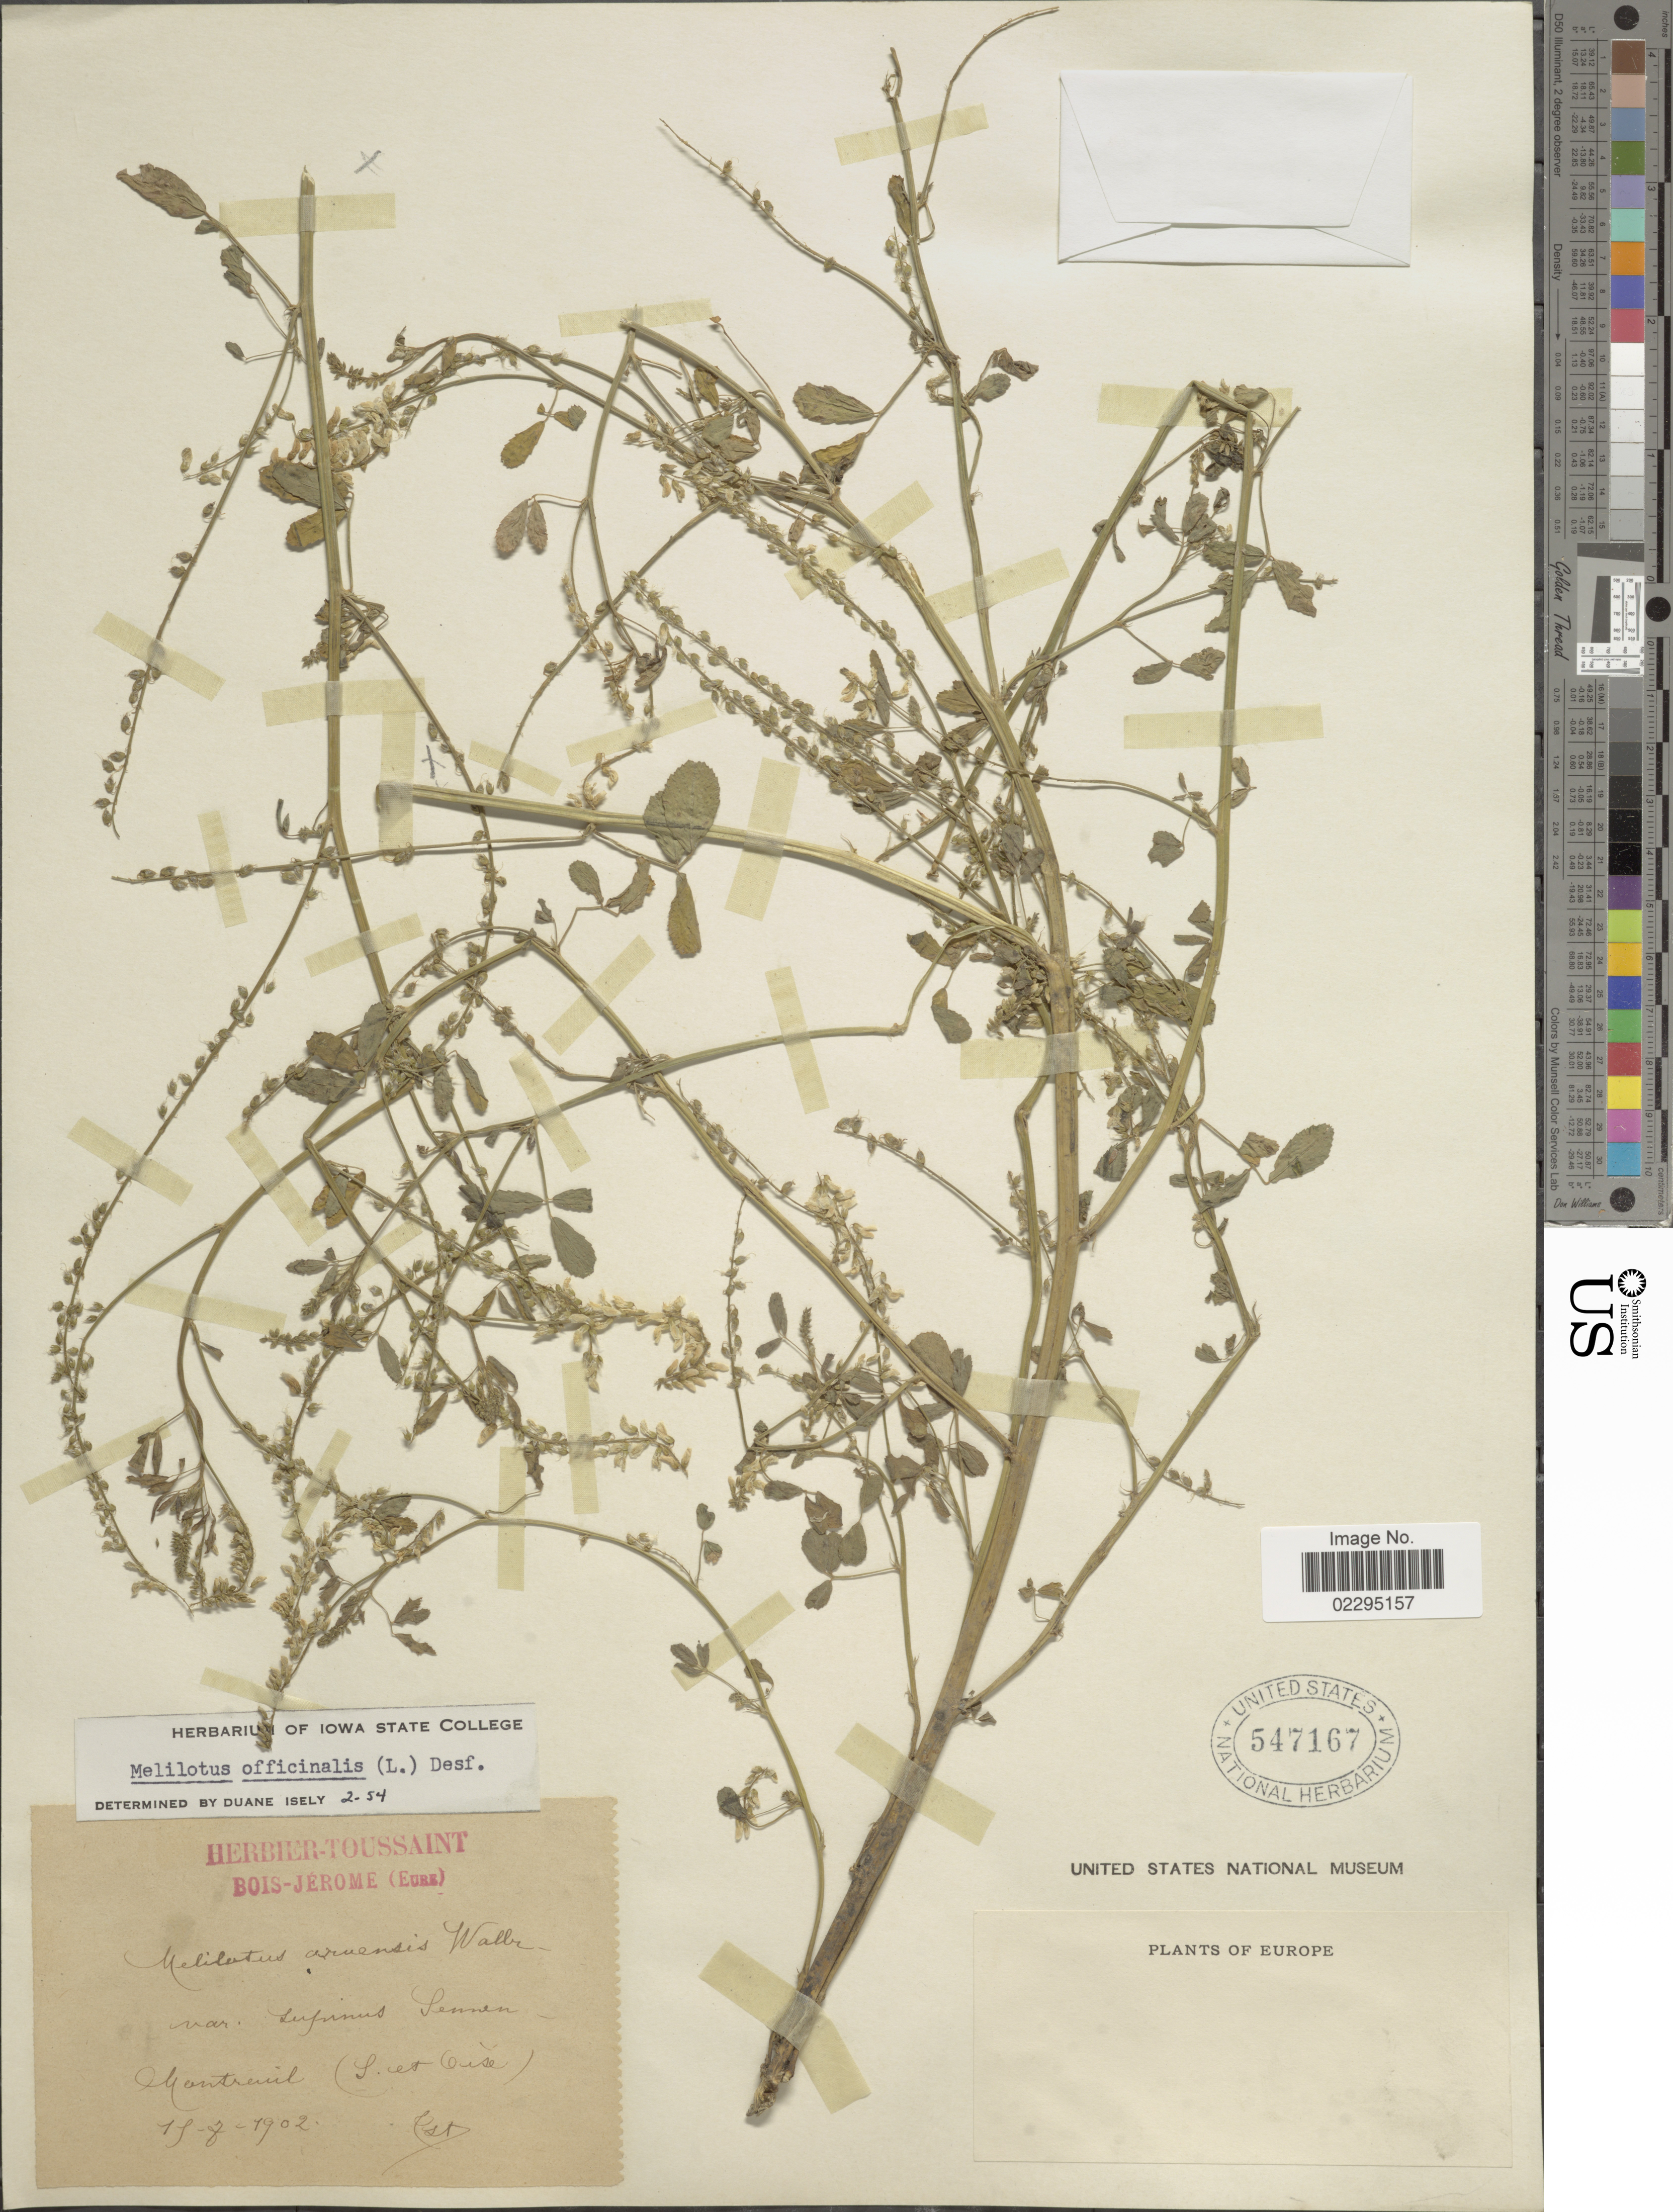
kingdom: Plantae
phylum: Tracheophyta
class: Magnoliopsida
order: Fabales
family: Fabaceae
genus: Melilotus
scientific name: Melilotus officinalis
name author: (L.) Lam.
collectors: -. Toussaint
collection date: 1902-07-15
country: France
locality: Europe. Montreuil [interpreted] (S. et Oise).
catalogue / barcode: US 547167